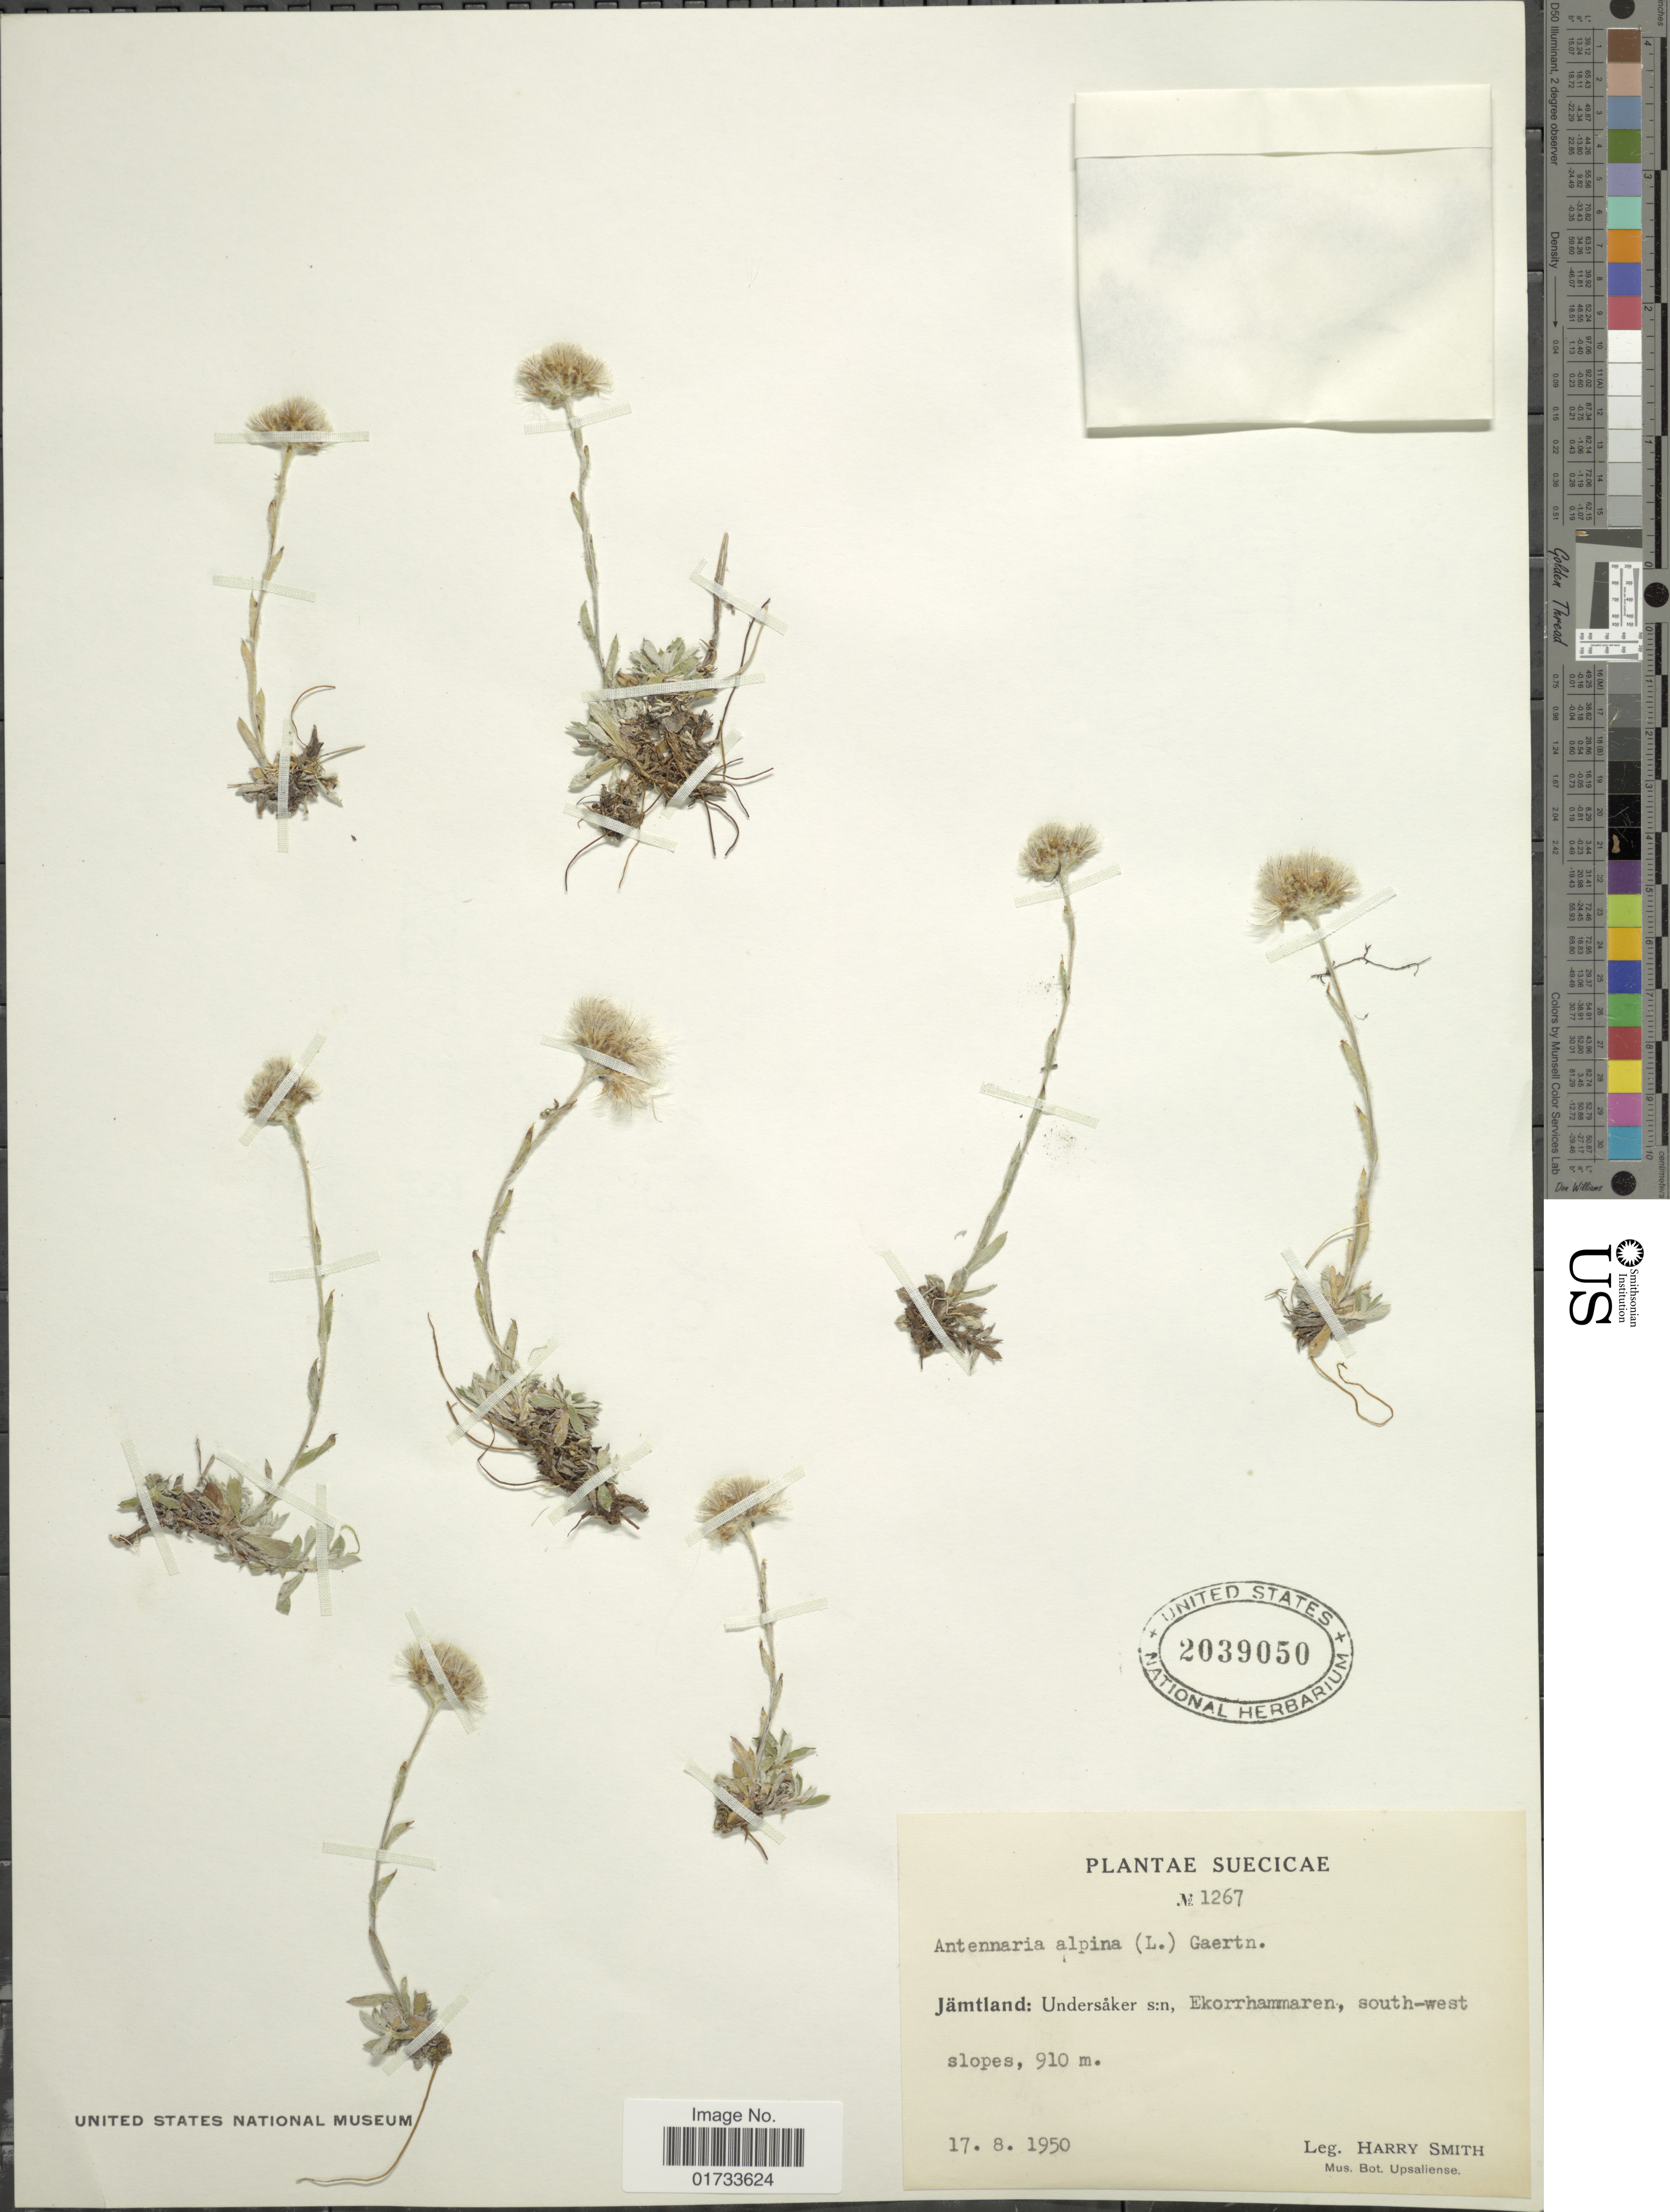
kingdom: Plantae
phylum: Tracheophyta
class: Magnoliopsida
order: Asterales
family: Asteraceae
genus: Antennaria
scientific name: Antennaria alpina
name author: (L.) Gaertn.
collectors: H. Smith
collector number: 1267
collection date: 1950-08-17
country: Sweden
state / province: Jämtland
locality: Undersaker s;n, Ekorrhammaren, south-west slopes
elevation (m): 910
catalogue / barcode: US 2039050